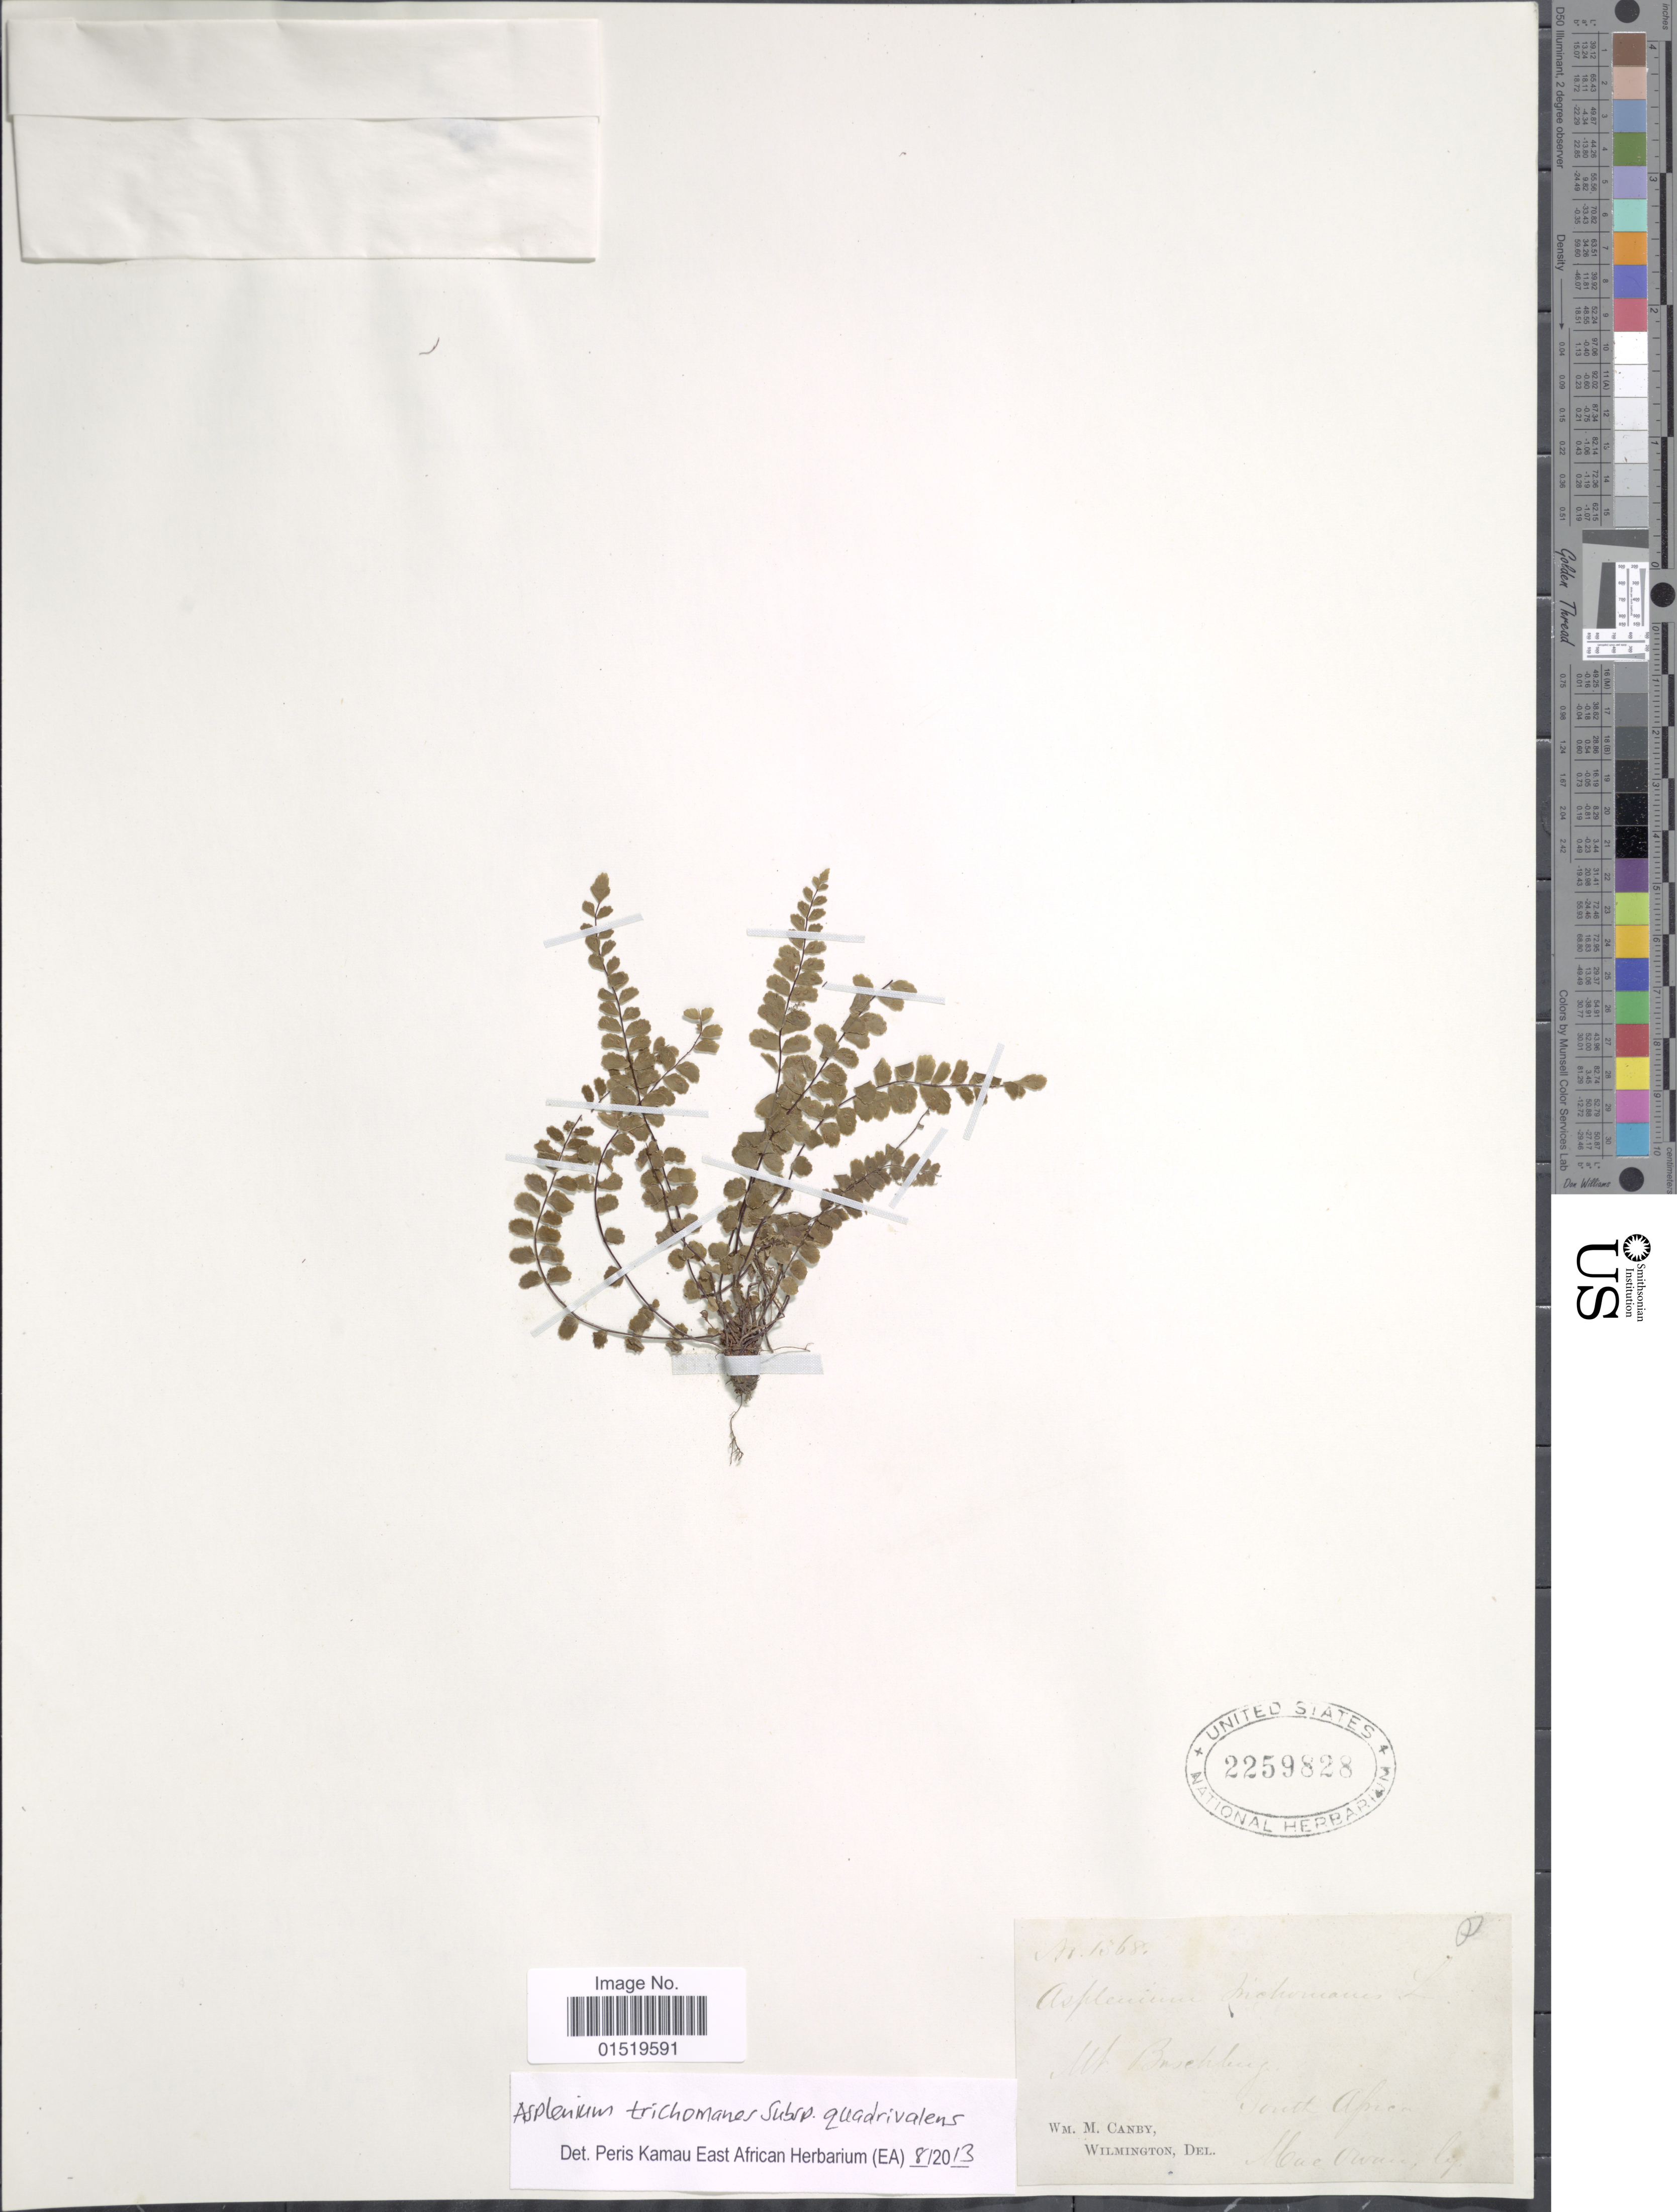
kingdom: Plantae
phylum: Tracheophyta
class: Polypodiopsida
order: Polypodiales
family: Aspleniaceae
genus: Asplenium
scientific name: Asplenium trichomanes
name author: L.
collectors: W. M. Canby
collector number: ! 1368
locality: Mt Bu [interpreted]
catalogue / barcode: US 2259828